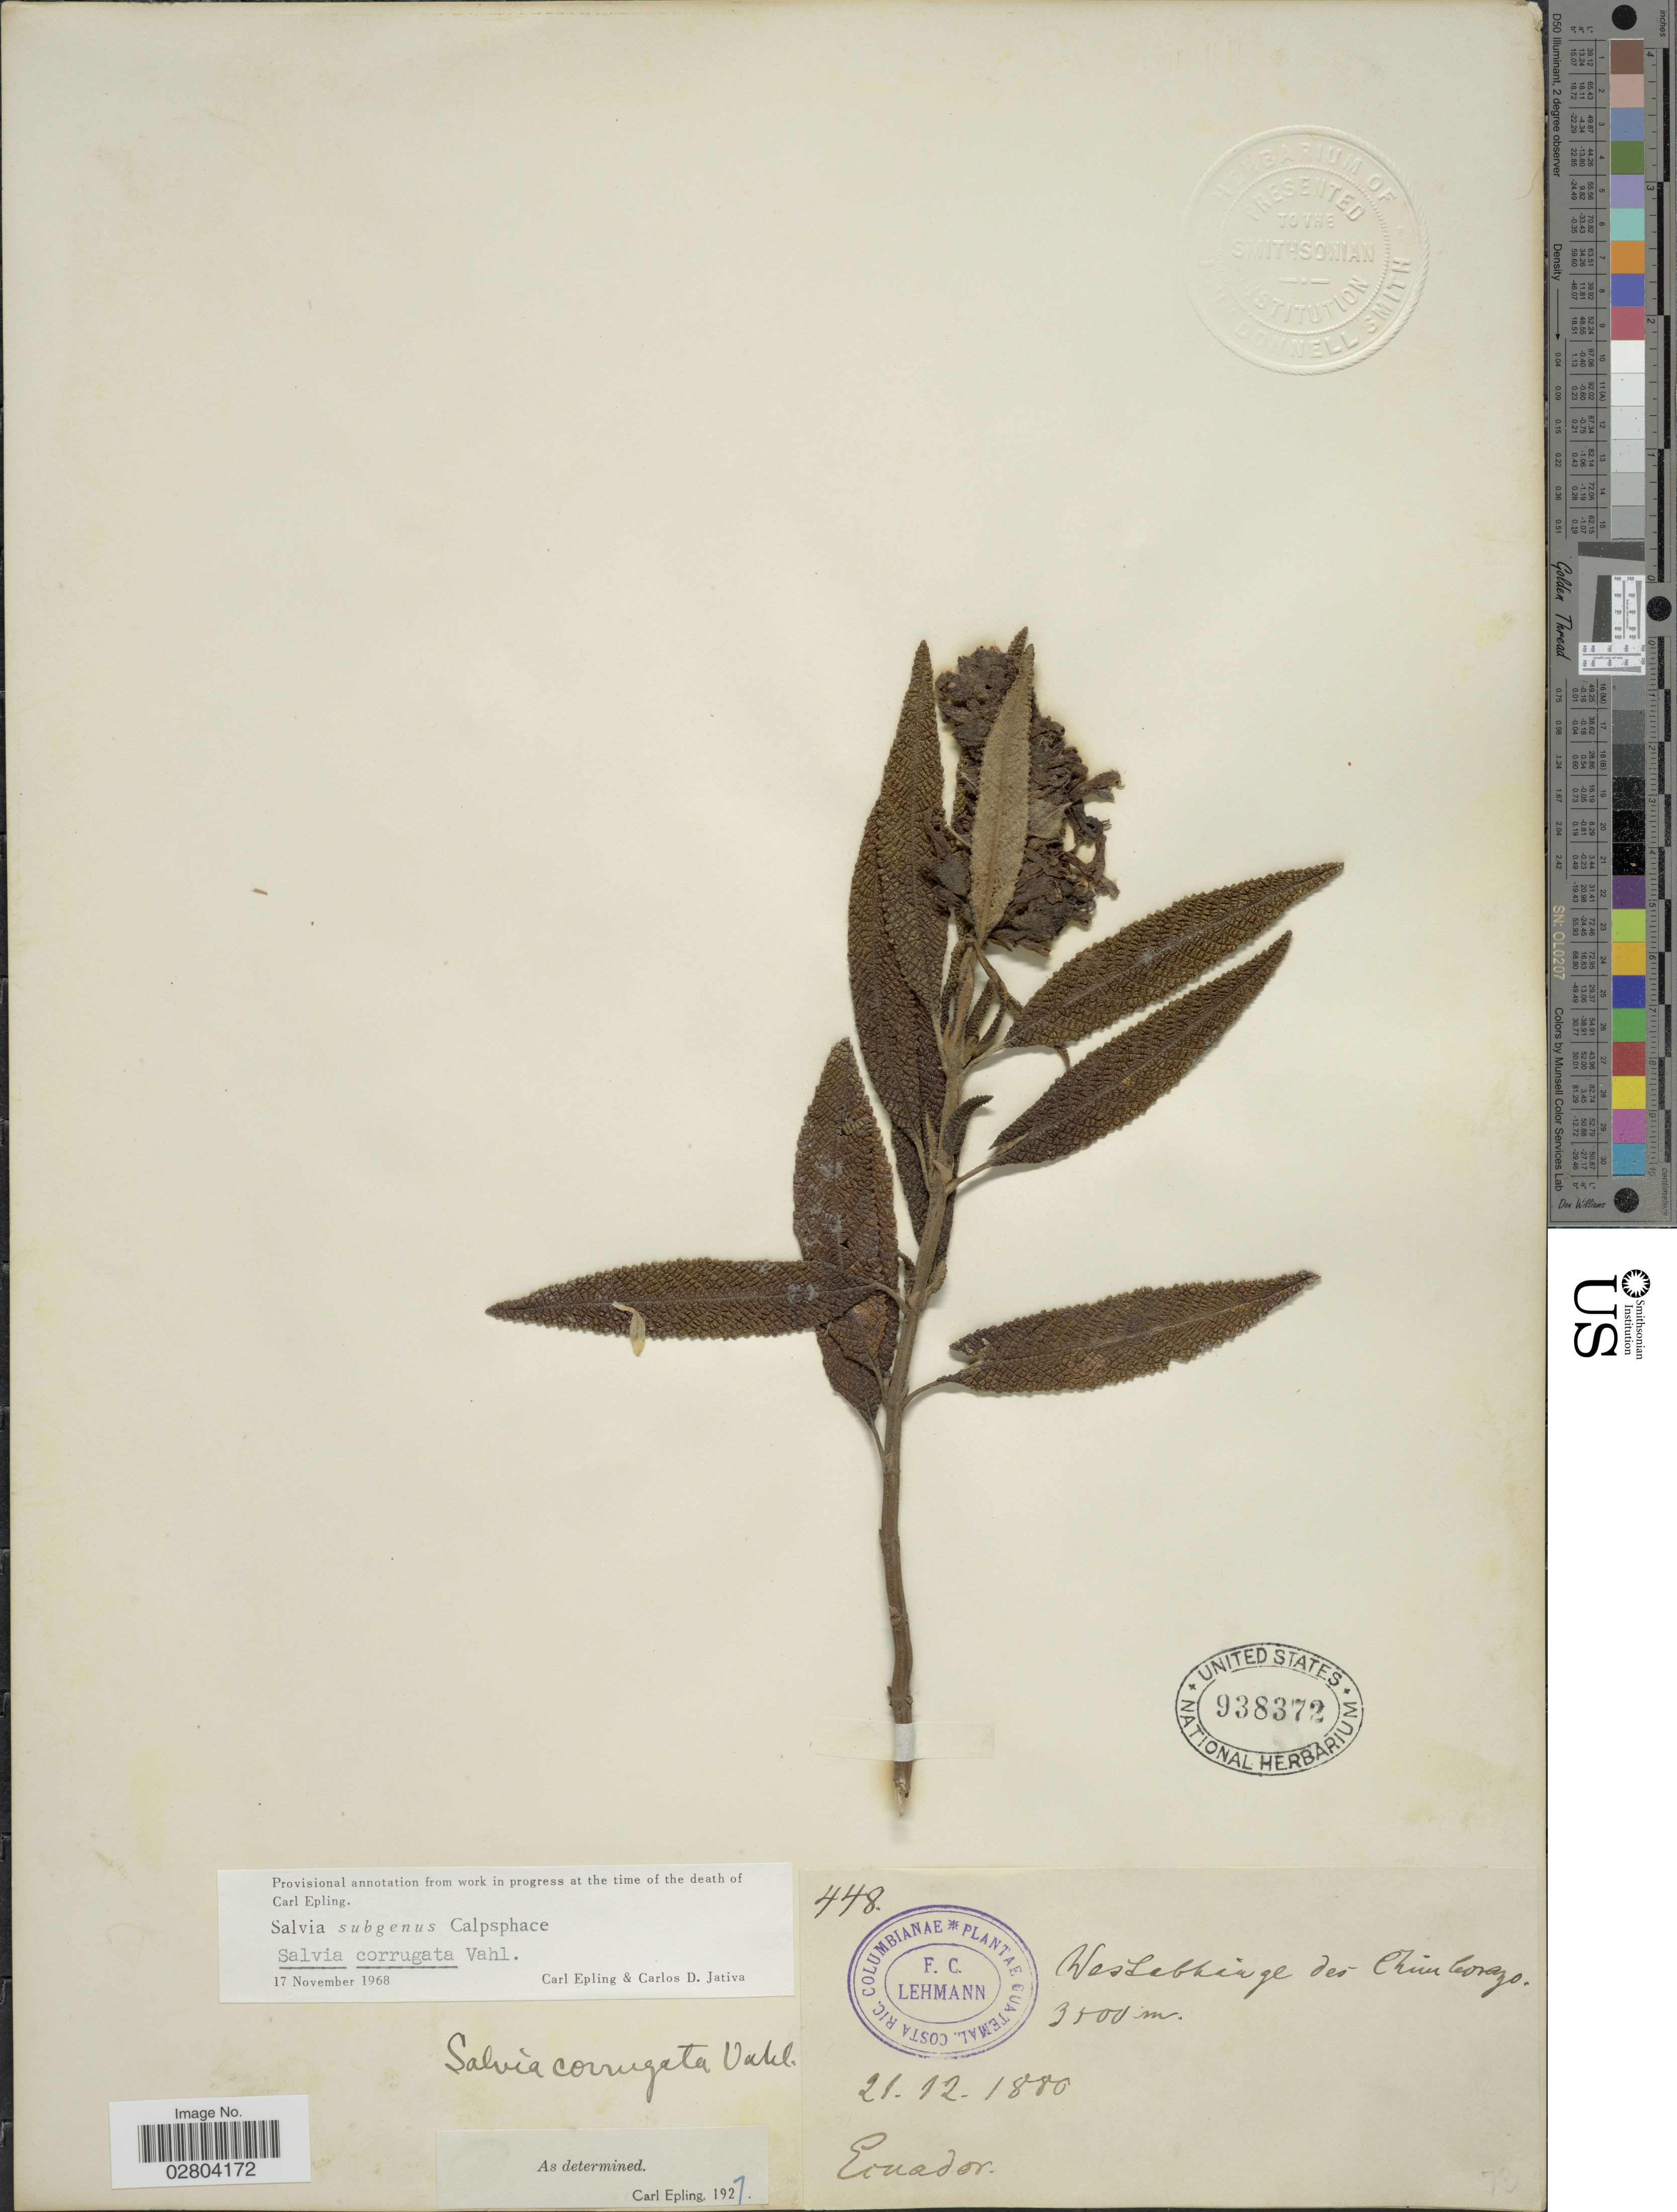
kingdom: Plantae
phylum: Tracheophyta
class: Magnoliopsida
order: Lamiales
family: Lamiaceae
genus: Salvia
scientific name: Salvia corrugata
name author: Vahl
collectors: F. C. Lehmann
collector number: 448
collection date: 1880-12-21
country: Ecuador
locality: Westabhange des Chimborazo.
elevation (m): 3300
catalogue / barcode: US 938372